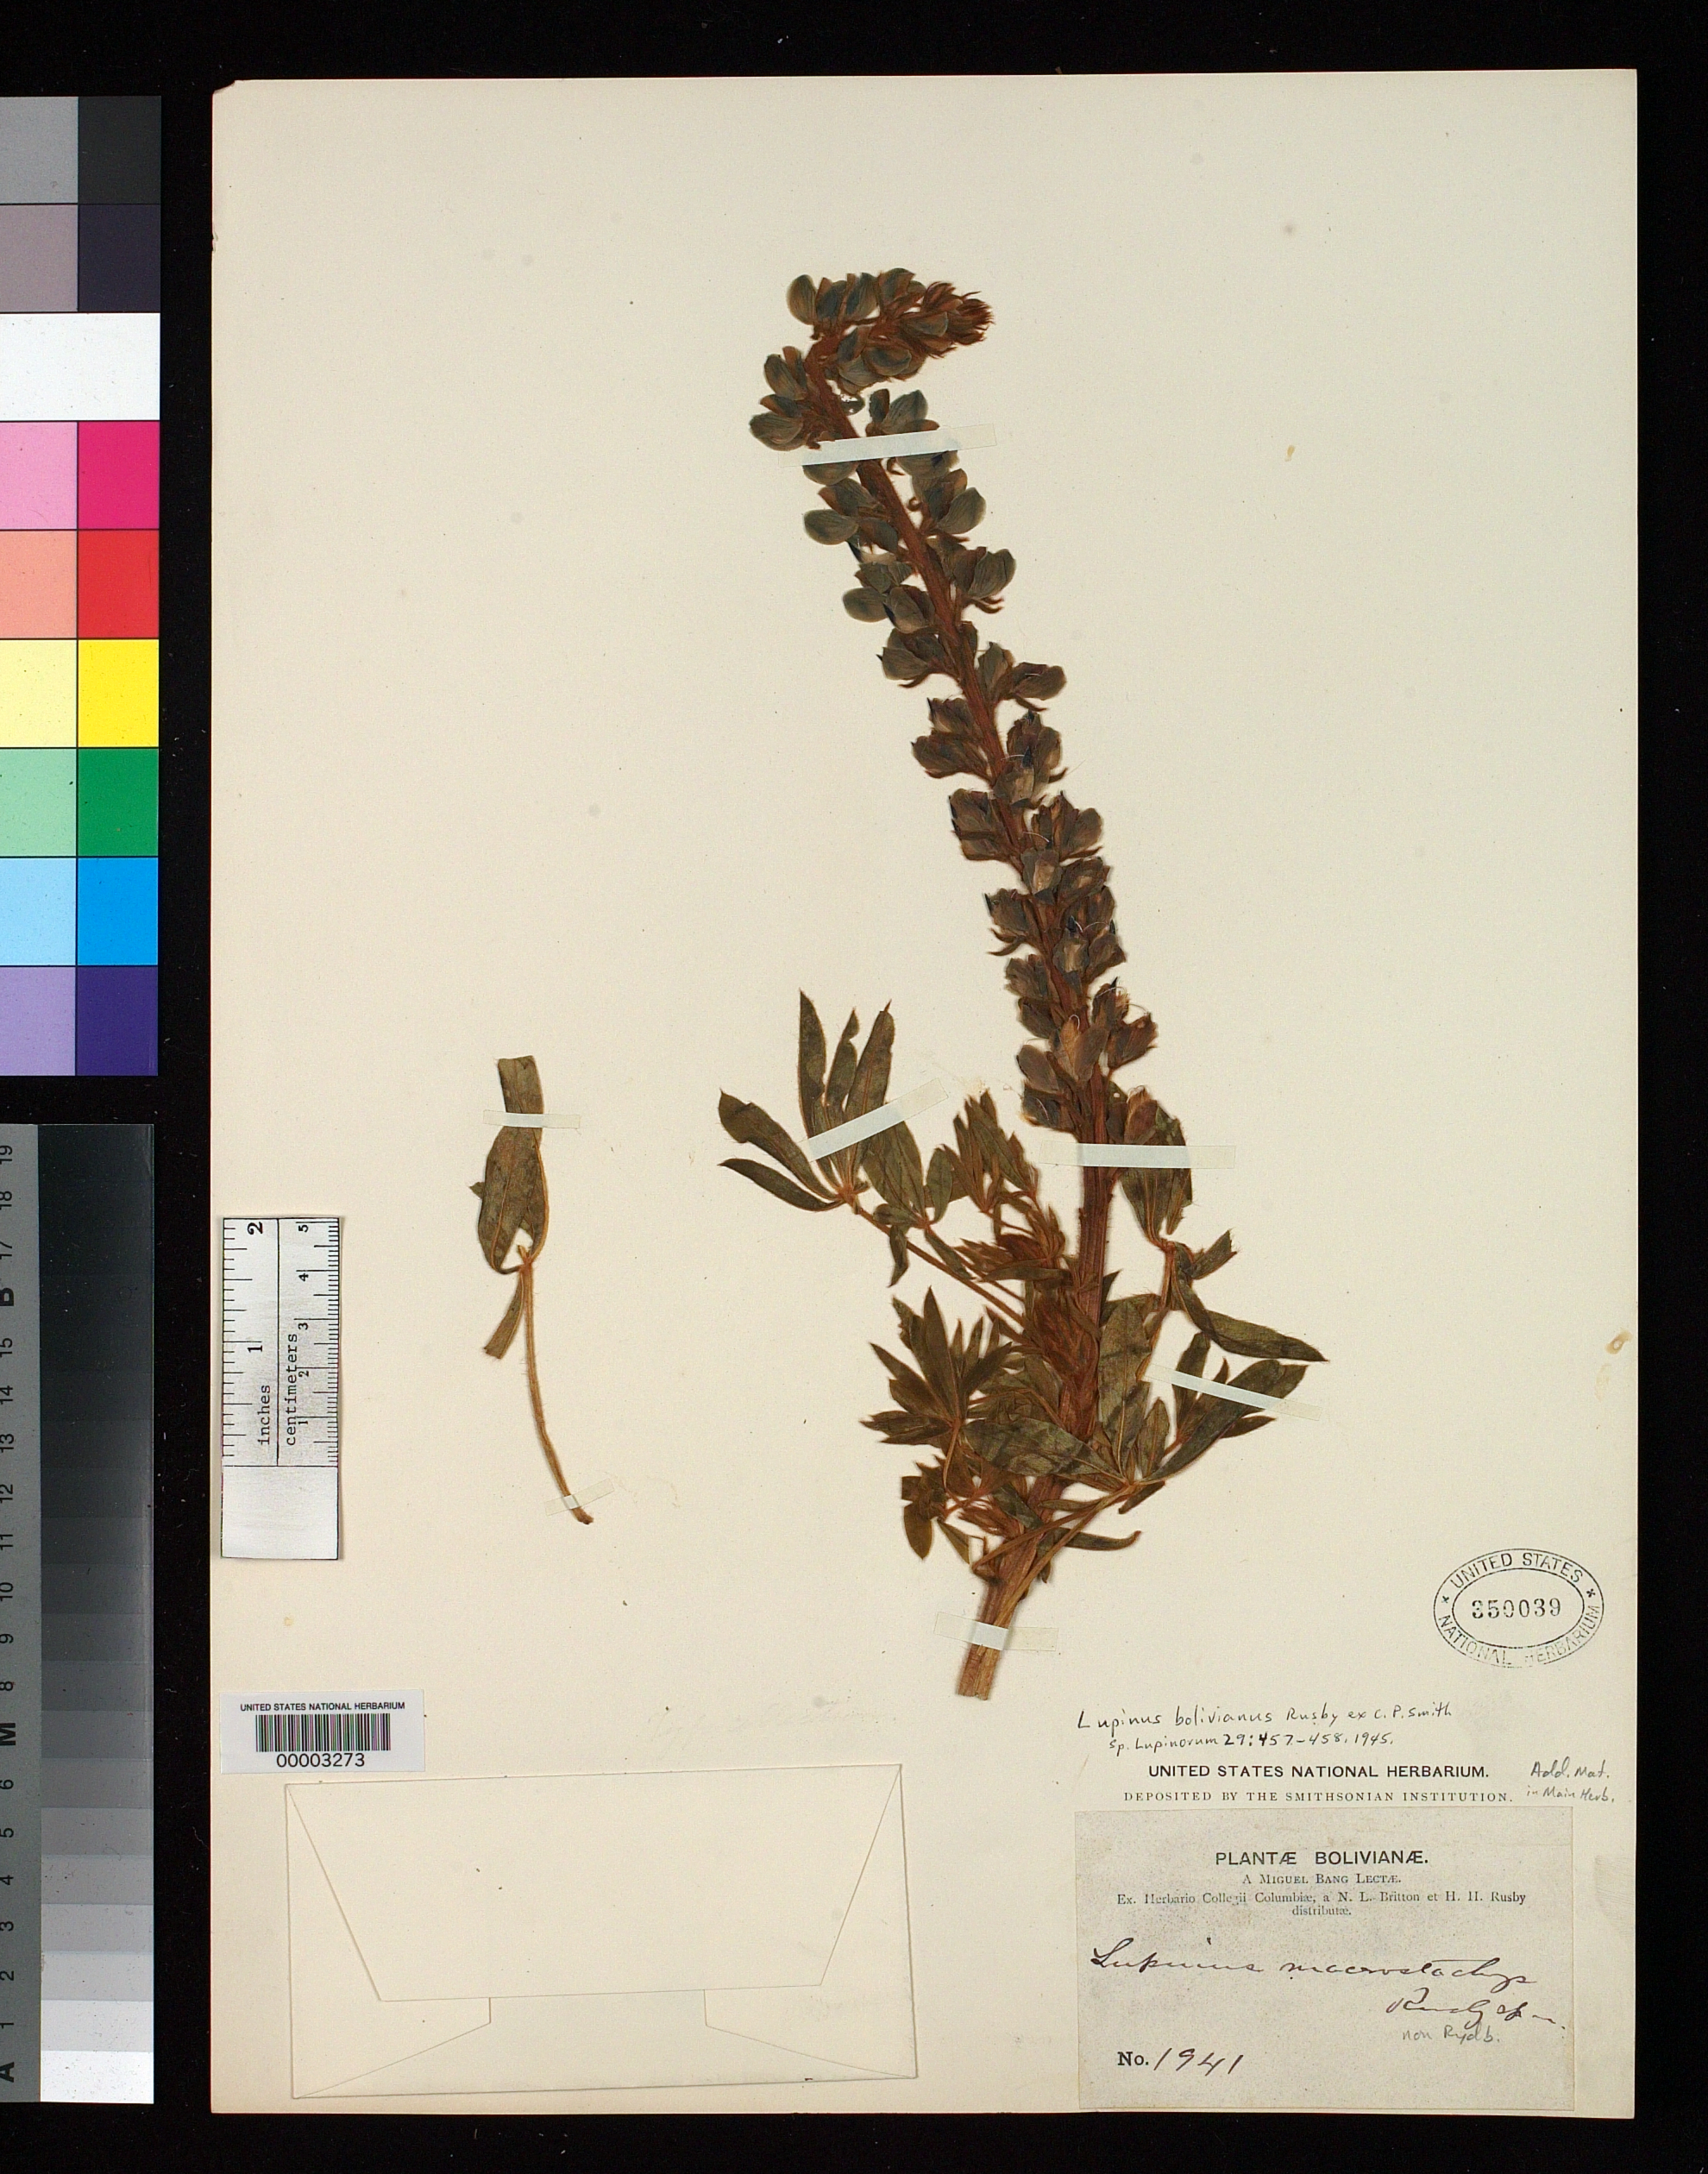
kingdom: Plantae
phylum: Tracheophyta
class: Magnoliopsida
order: Fabales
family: Fabaceae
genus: Lupinus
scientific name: Lupinus macrostachys Rusby, nom. illeg.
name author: Rusby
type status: Isotype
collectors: M. Bang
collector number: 1941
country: Bolivia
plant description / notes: Type of both Lupinus macrostachys Rusby, nom. illeg. (later homonym of Lupinus macrostachys Rydberg) and Lupinus bolivianus Rusby ex C.P. Smith, nom. nov. (replacement name).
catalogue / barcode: US 350039